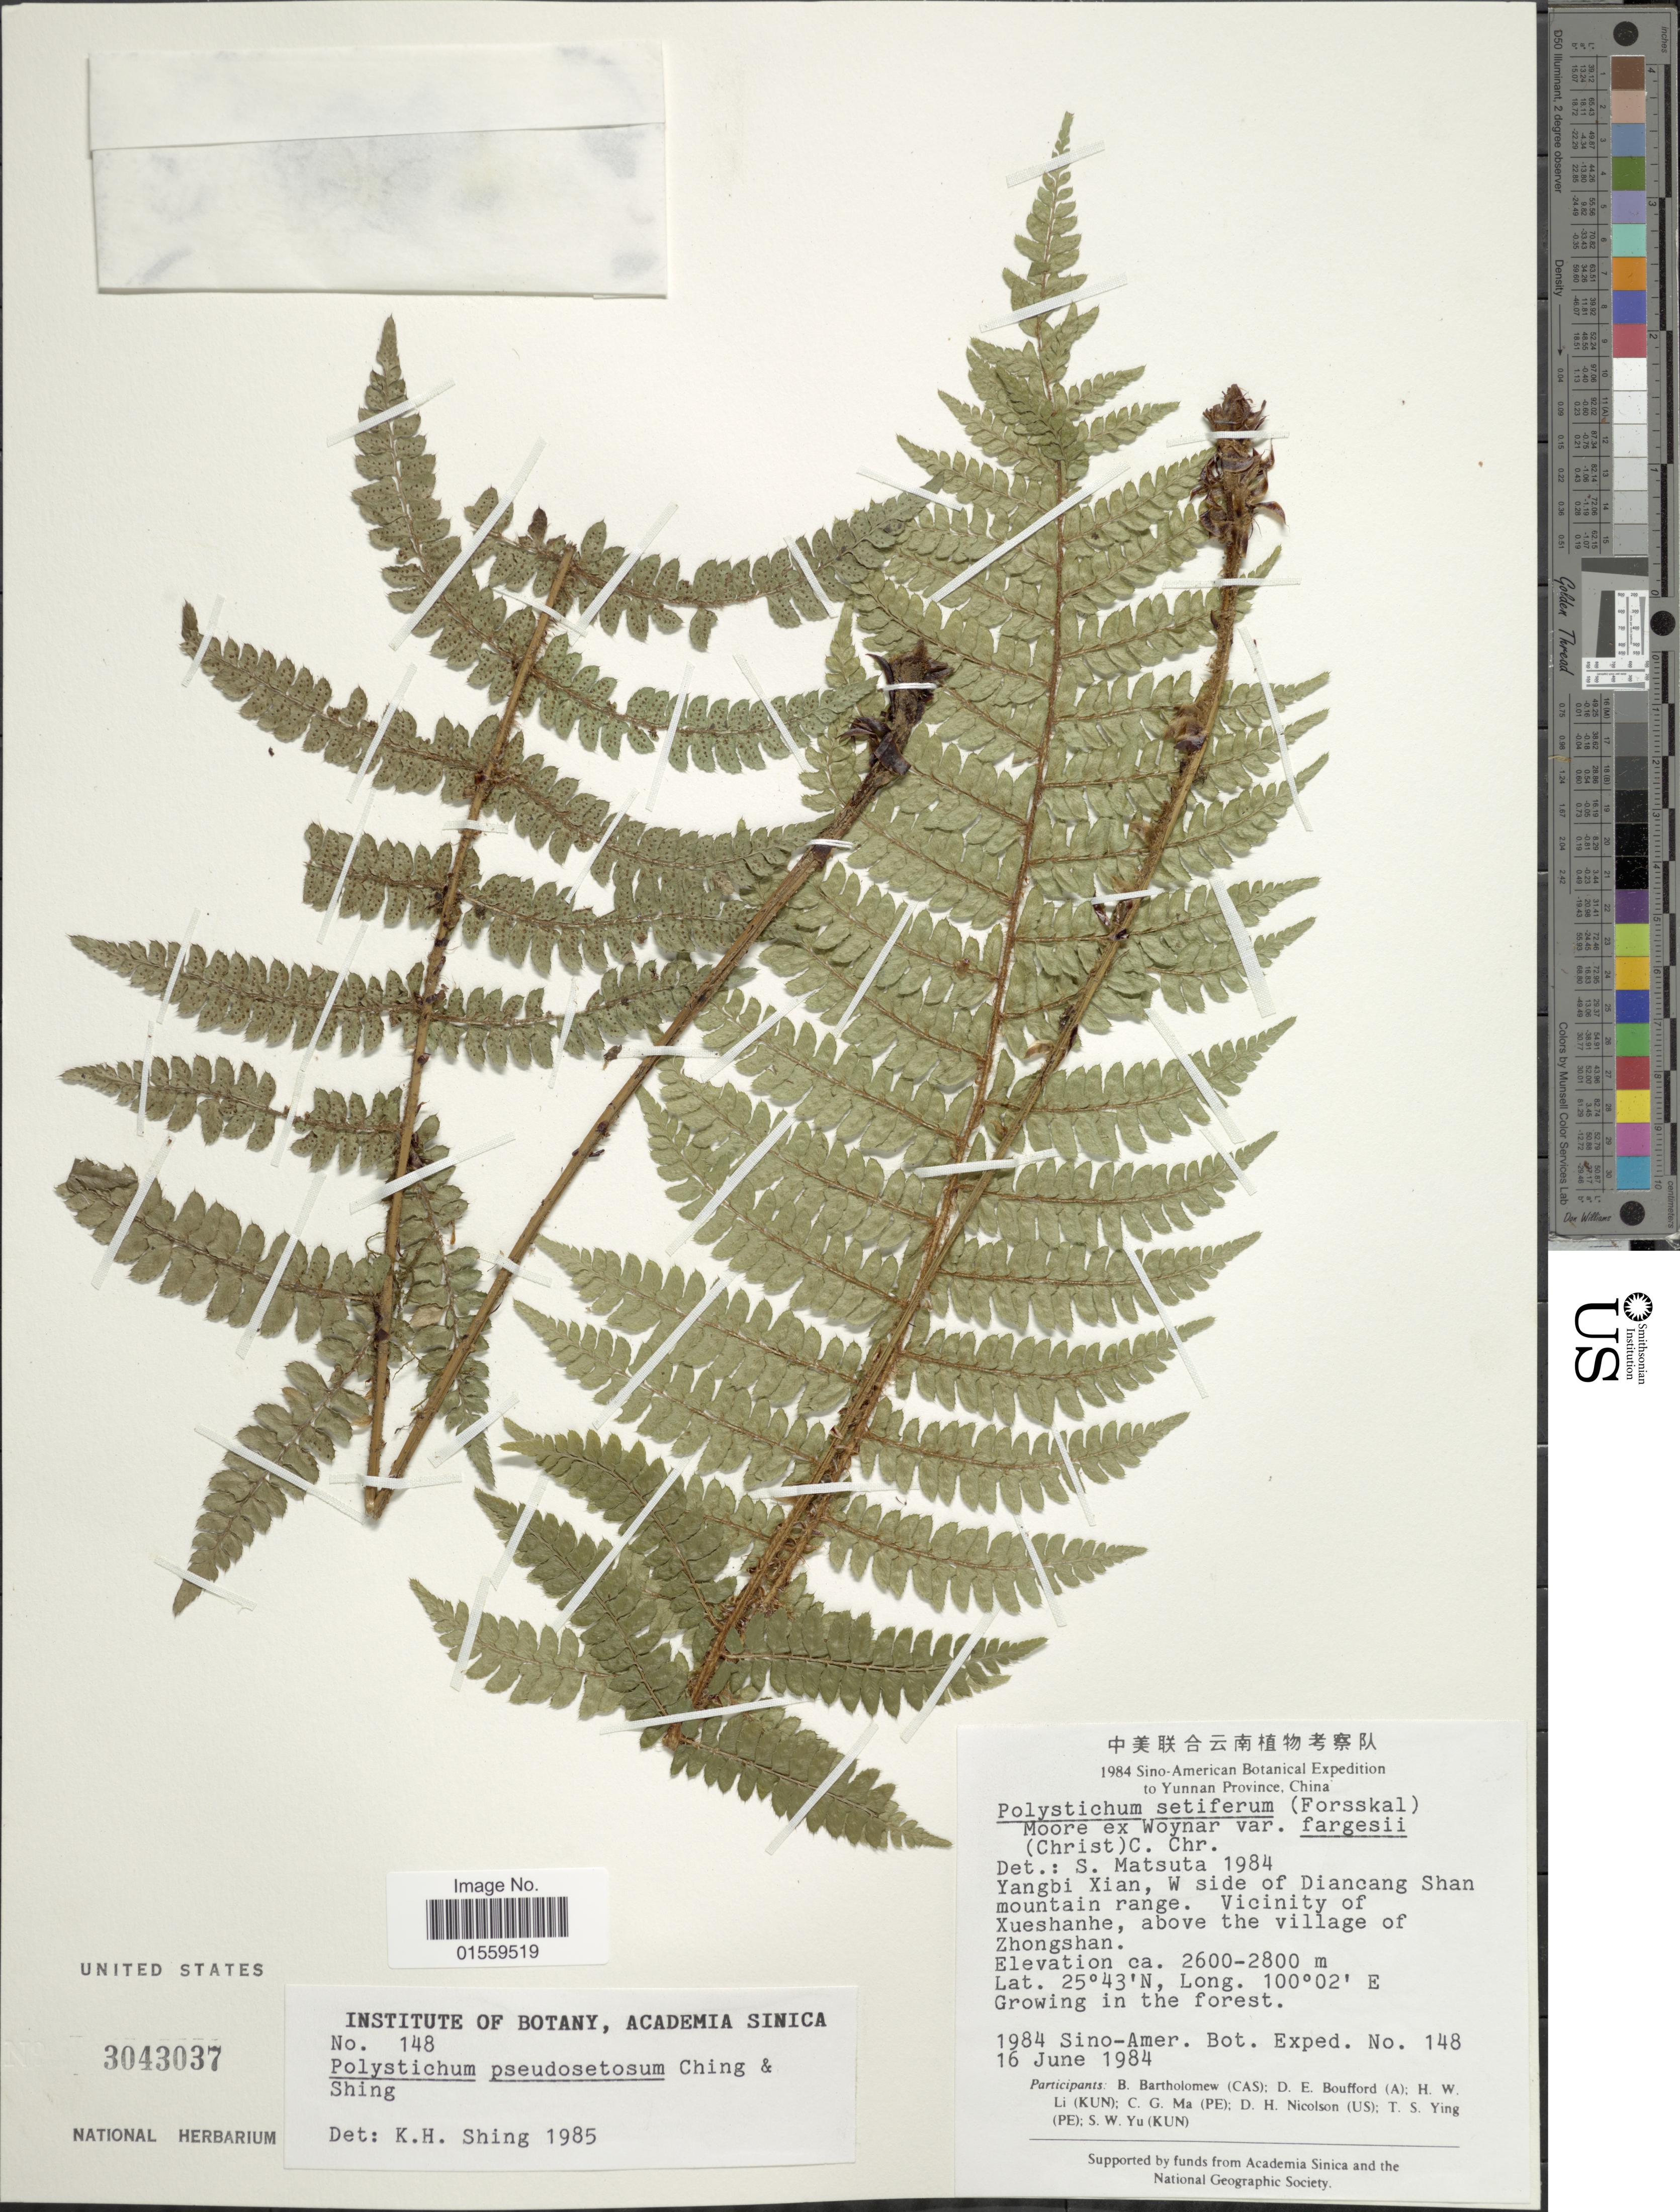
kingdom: Plantae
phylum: Tracheophyta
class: Polypodiopsida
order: Polypodiales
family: Dryopteridaceae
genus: Polystichum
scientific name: Polystichum setiferum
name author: (Forssk.) Moore ex Woynar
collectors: Sino-Amer. Bot. Exped. 1984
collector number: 148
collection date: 1984-06-16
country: China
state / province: Yunnan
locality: Yunnan Province, China, Yangbi Xian, W side of Diancang Shan mountain range, Vicinity of Xueshanhe, above the village of Zhongshan.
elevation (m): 2600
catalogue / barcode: US 3043037